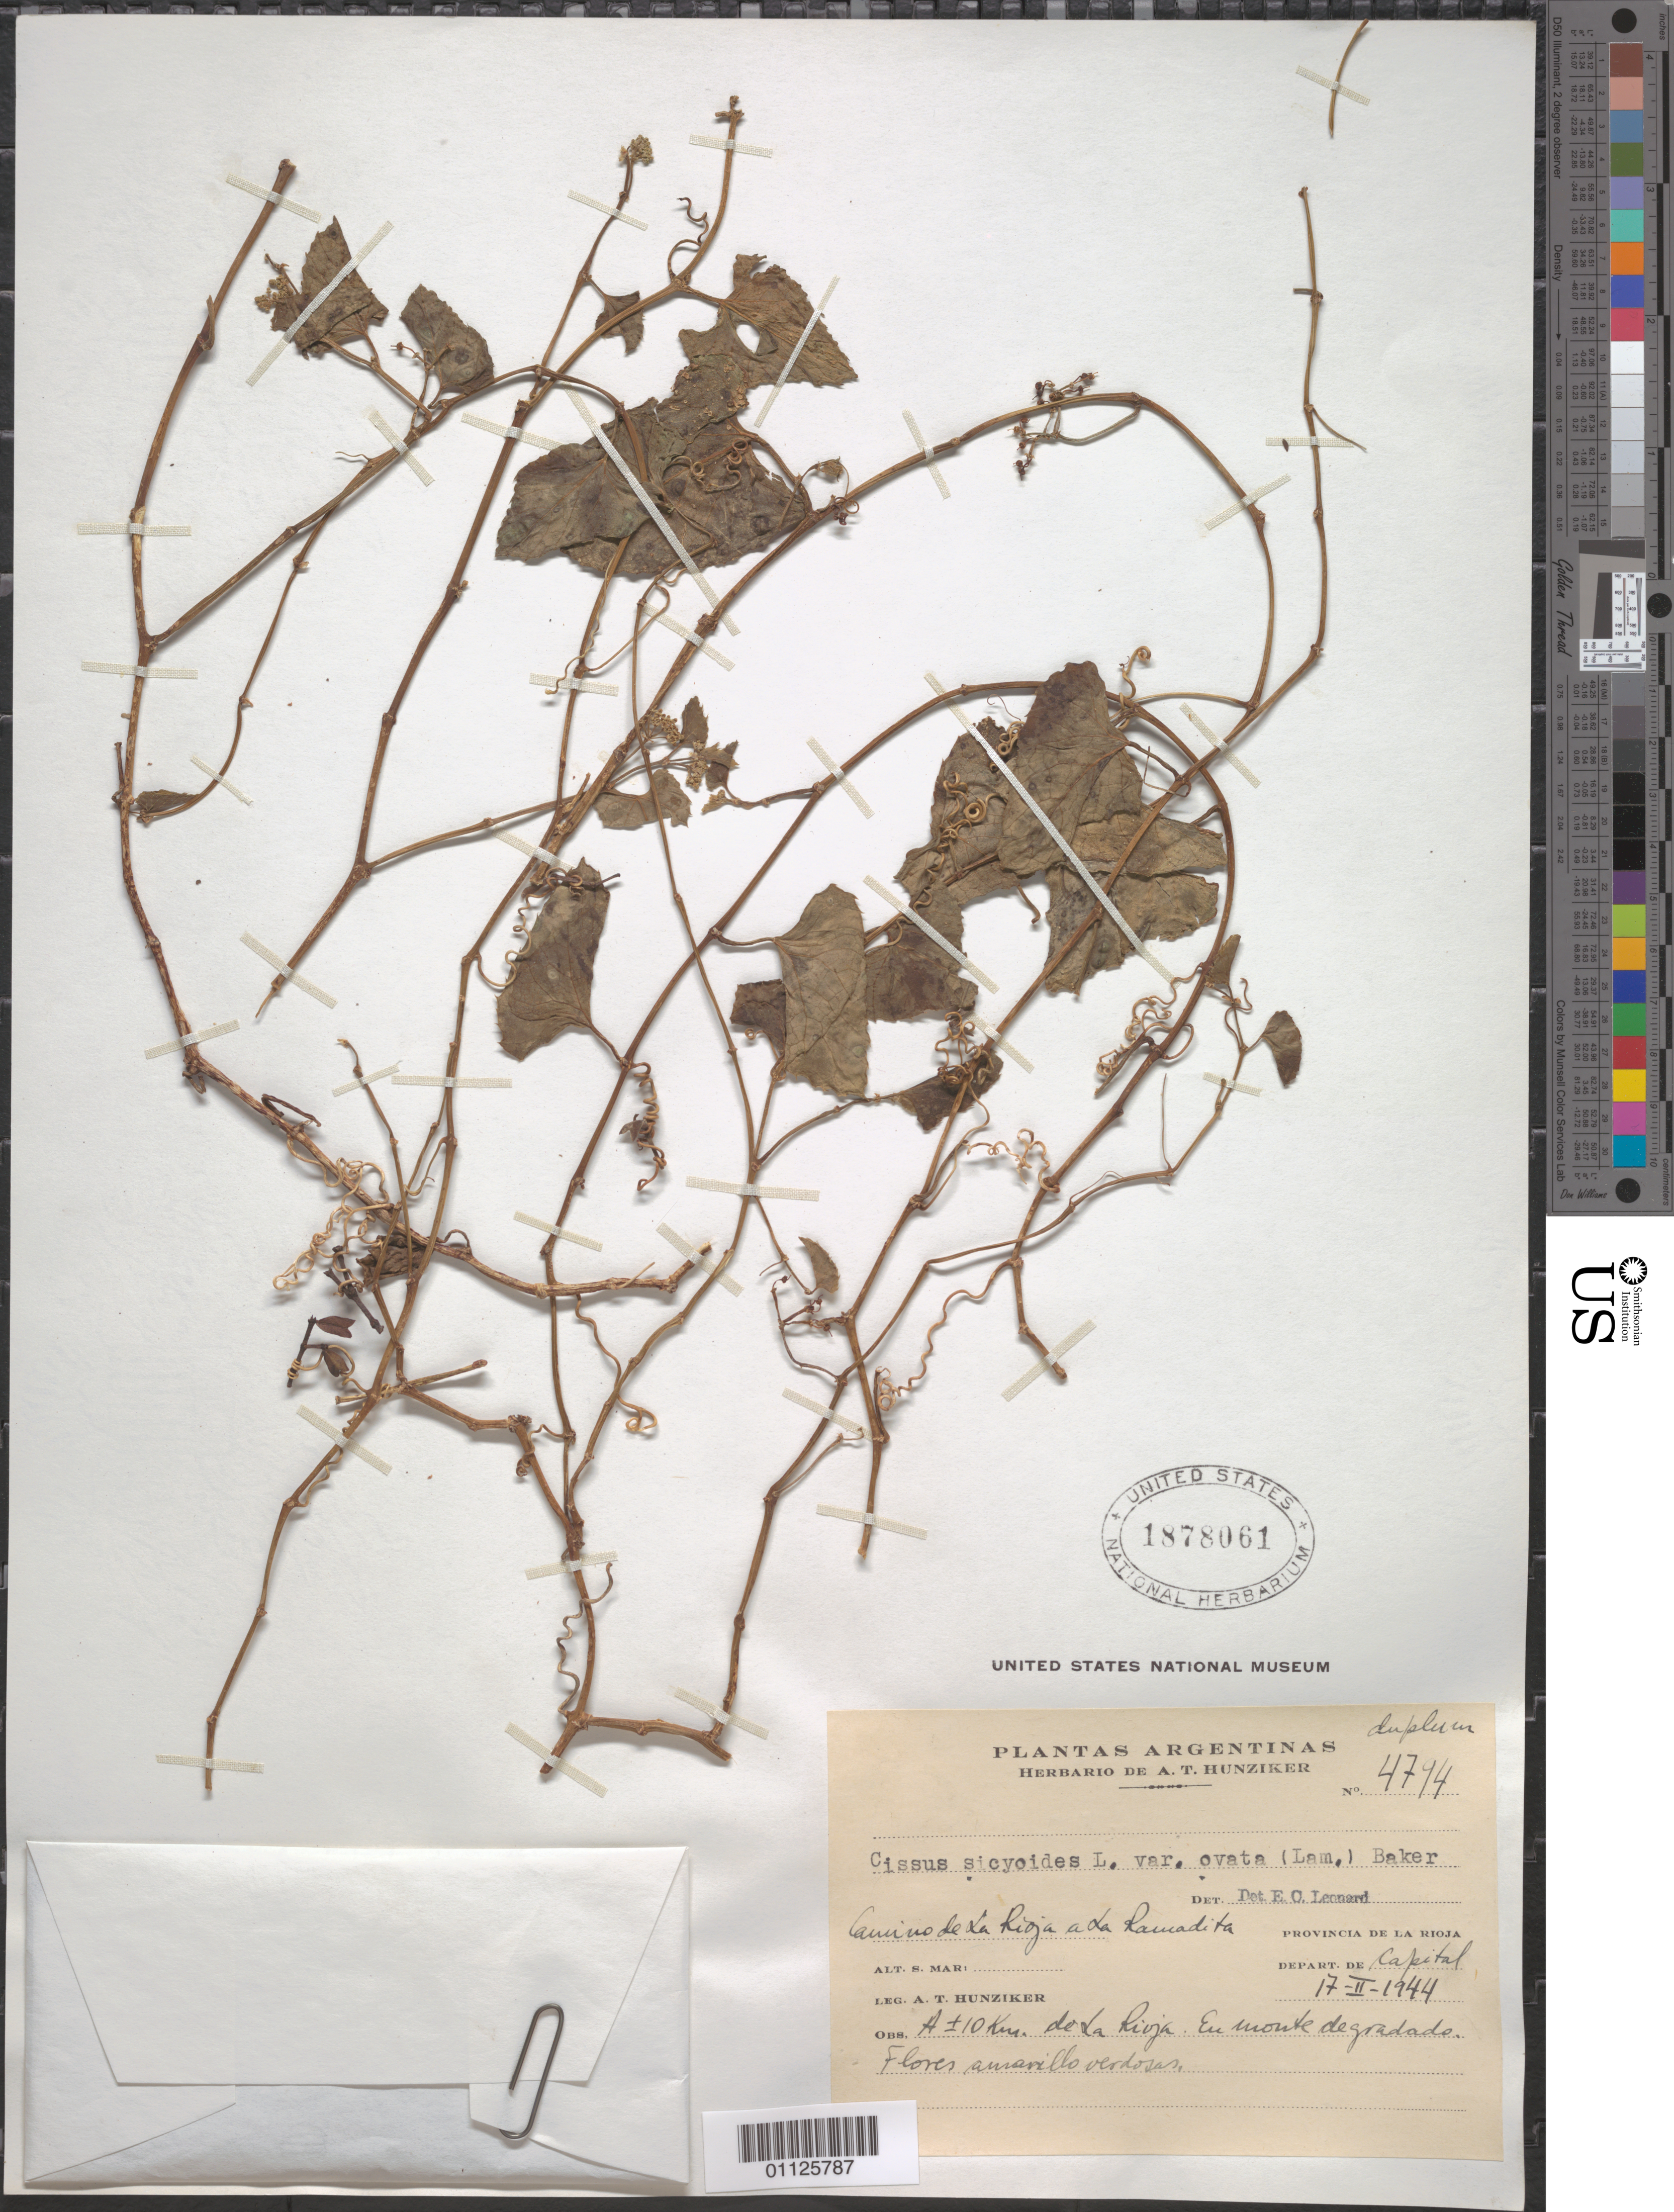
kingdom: Plantae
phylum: Tracheophyta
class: Magnoliopsida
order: Vitales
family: Vitaceae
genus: Cissus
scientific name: Cissus verticillata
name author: (L.) Nicolson & C.E. Jarvis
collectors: A. T. Hunziker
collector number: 4794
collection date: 1944-02-17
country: Argentina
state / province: La Rioja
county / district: Capital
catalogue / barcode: US 1878061